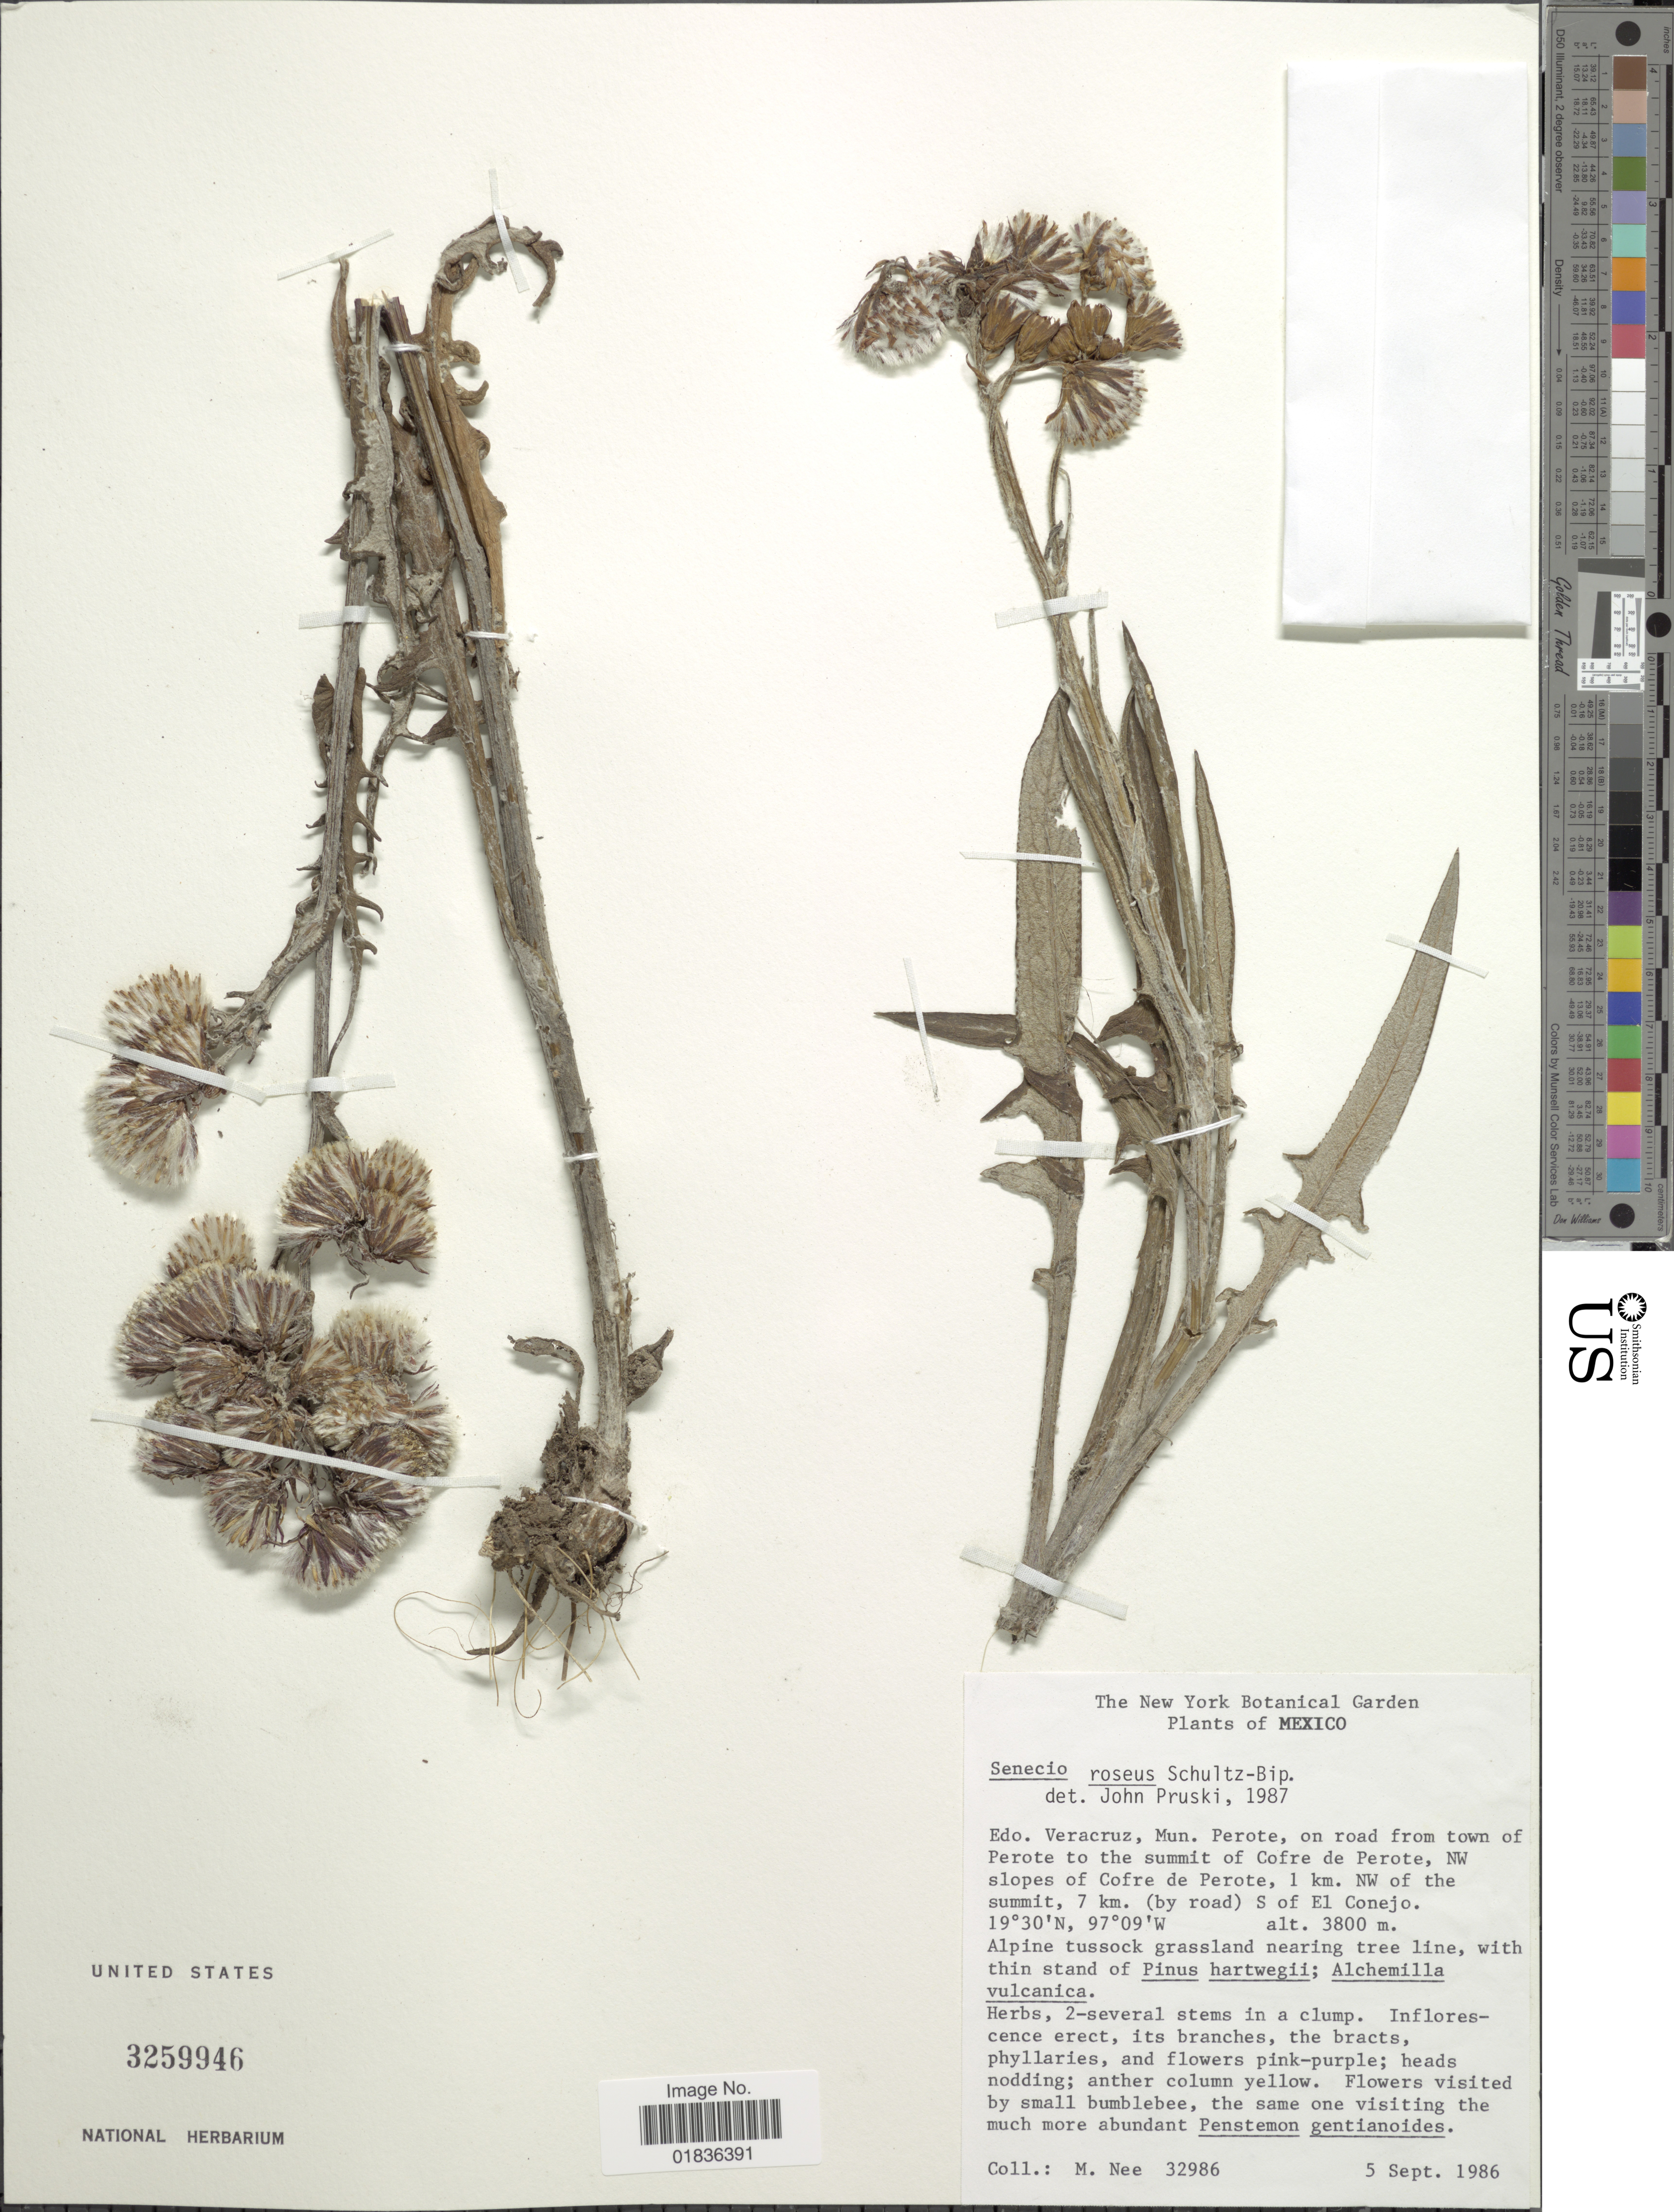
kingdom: Plantae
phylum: Tracheophyta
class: Magnoliopsida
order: Asterales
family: Asteraceae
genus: Senecio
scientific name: Senecio roseus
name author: Sch. Bip.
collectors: M. Nee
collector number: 32986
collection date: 1986-09-05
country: Mexico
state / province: Veracruz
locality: Veracruz, Mun. Perote, on road from town of Perote to the summit of Cofre de Perote, NW slopes of Cofre de Perote, 1 km. NW of the summit, 7 km. (by road) S of El Conejo.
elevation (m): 3800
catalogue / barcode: US 3259946